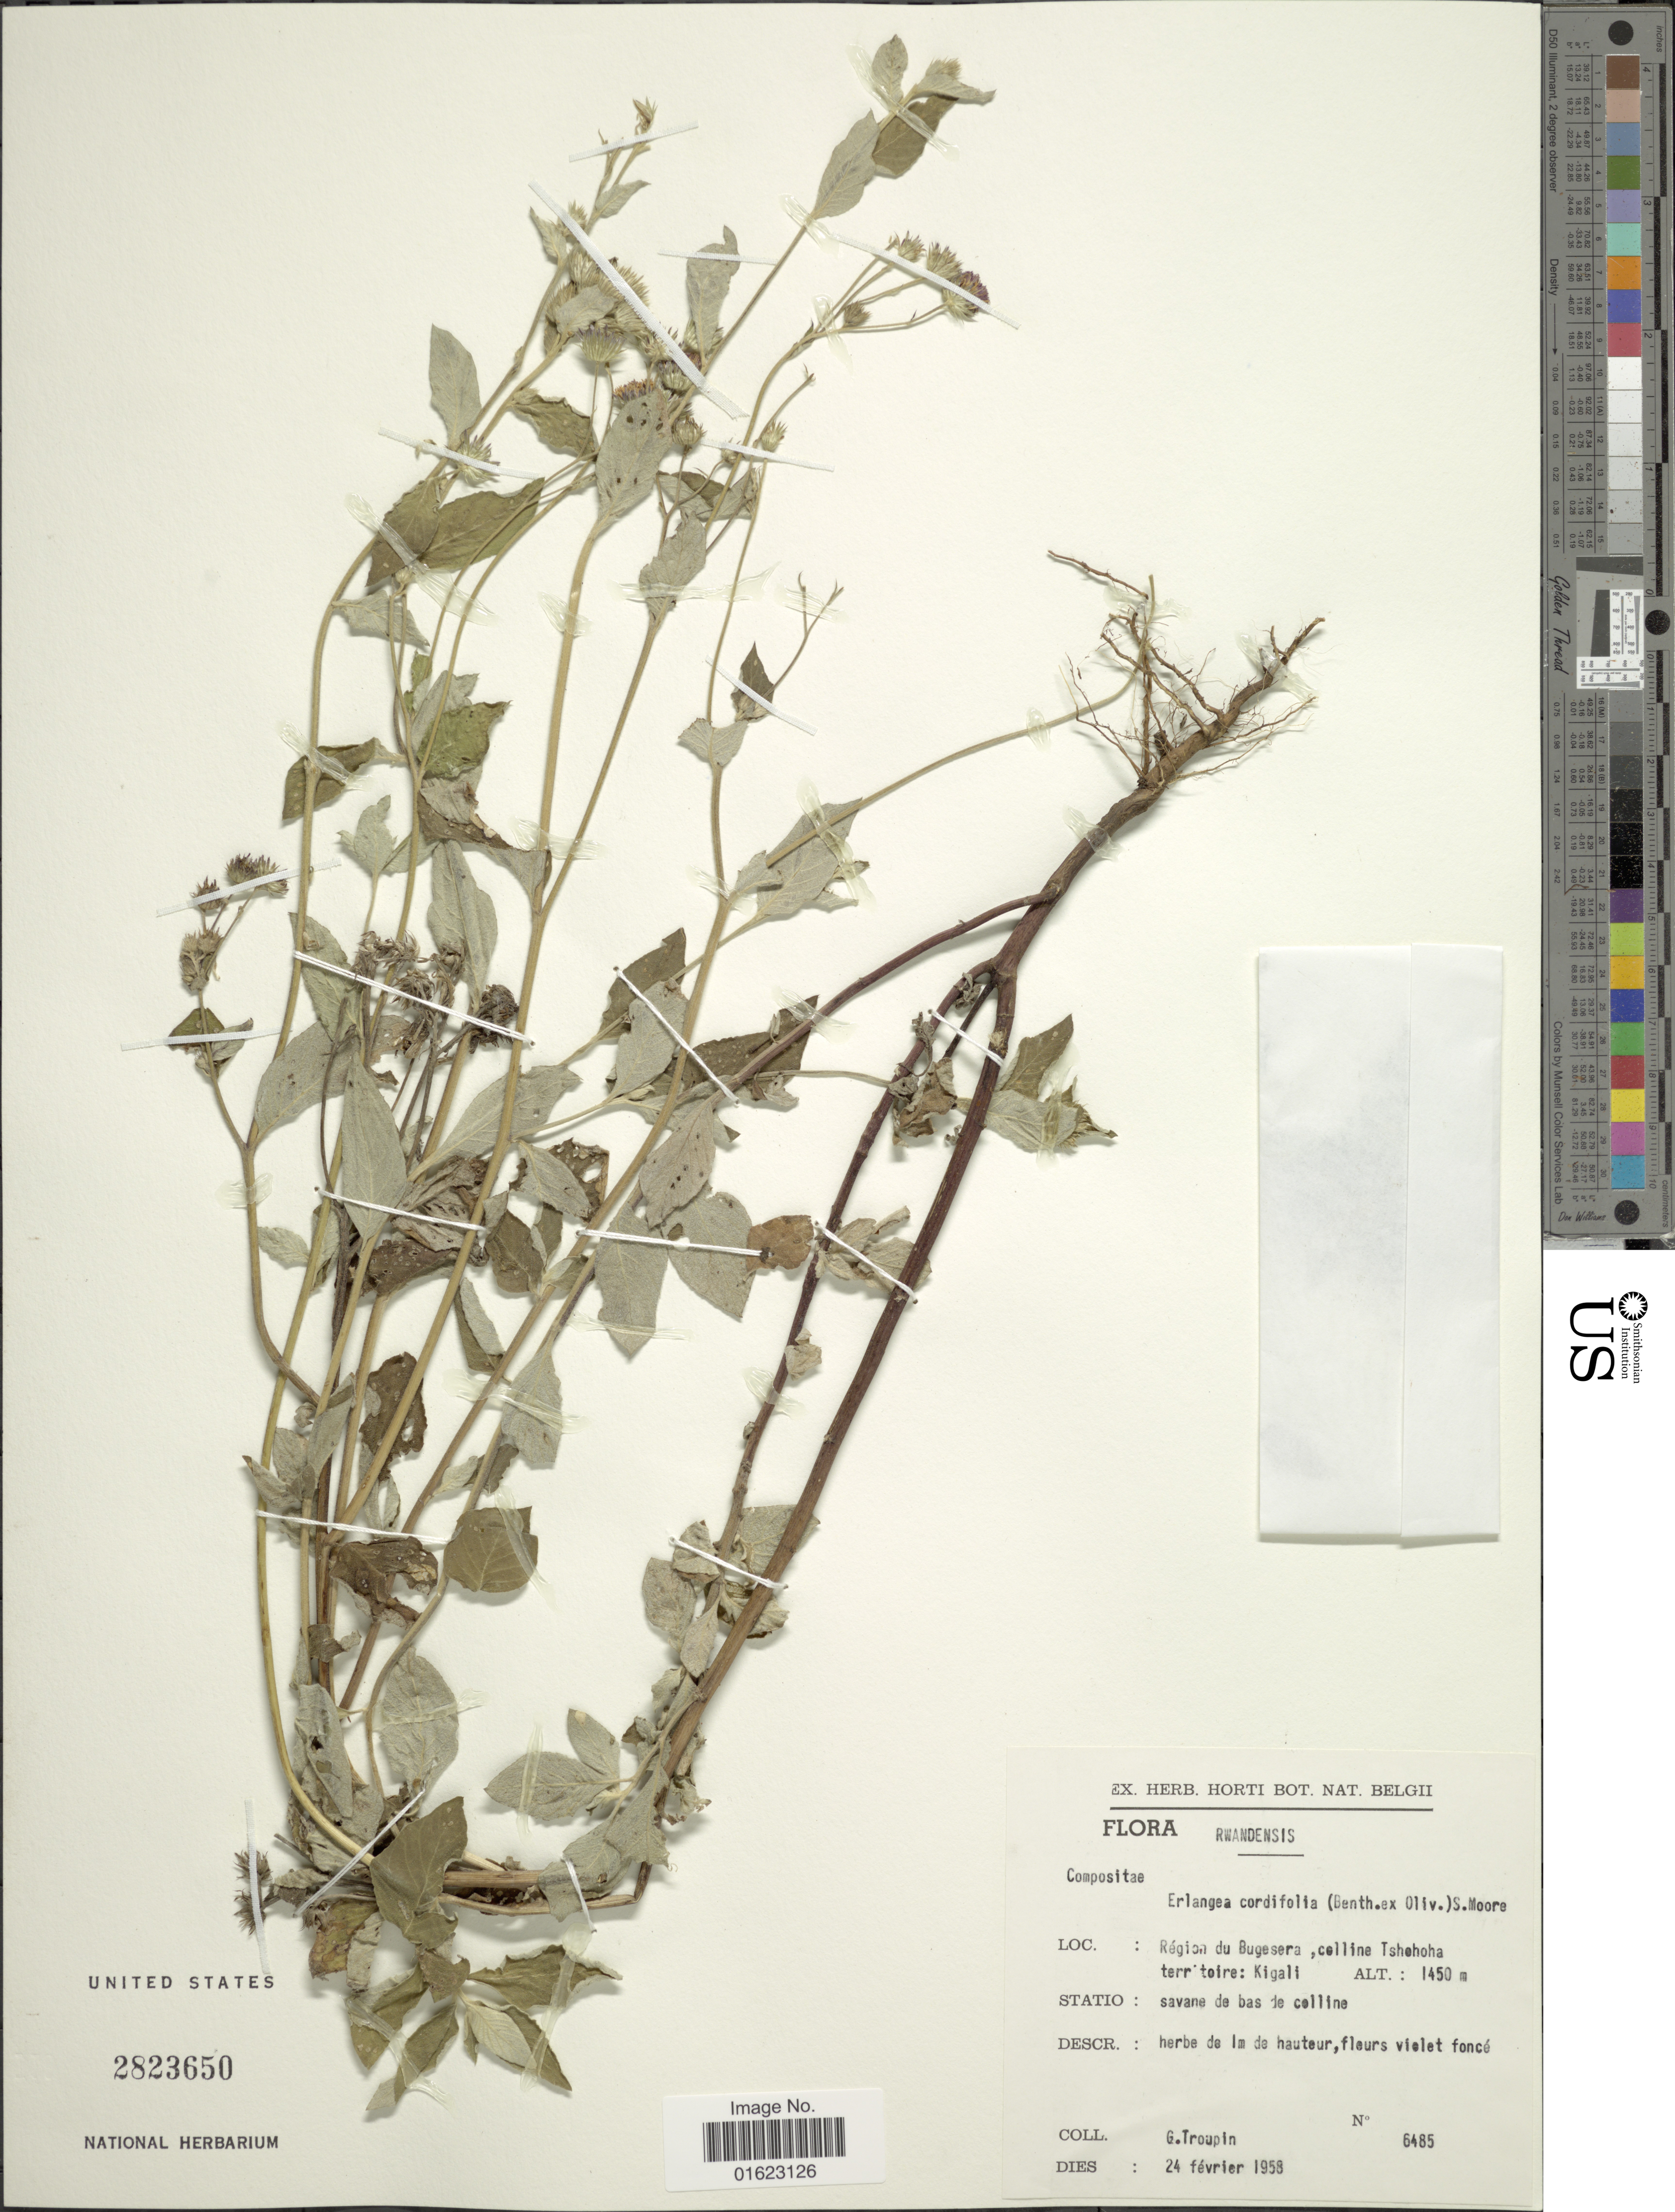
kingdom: Plantae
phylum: Tracheophyta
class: Magnoliopsida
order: Asterales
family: Asteraceae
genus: Gutenbergia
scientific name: Gutenbergia cordifolia var. cordifolia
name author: Benth. ex Oliv.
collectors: G. Troupin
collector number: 6485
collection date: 1958-02-24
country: Rwanda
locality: Rwandensis, Regio du Bugesera, colline Tschehoha territoire: Kigali.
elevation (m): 1450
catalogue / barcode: US 2823650